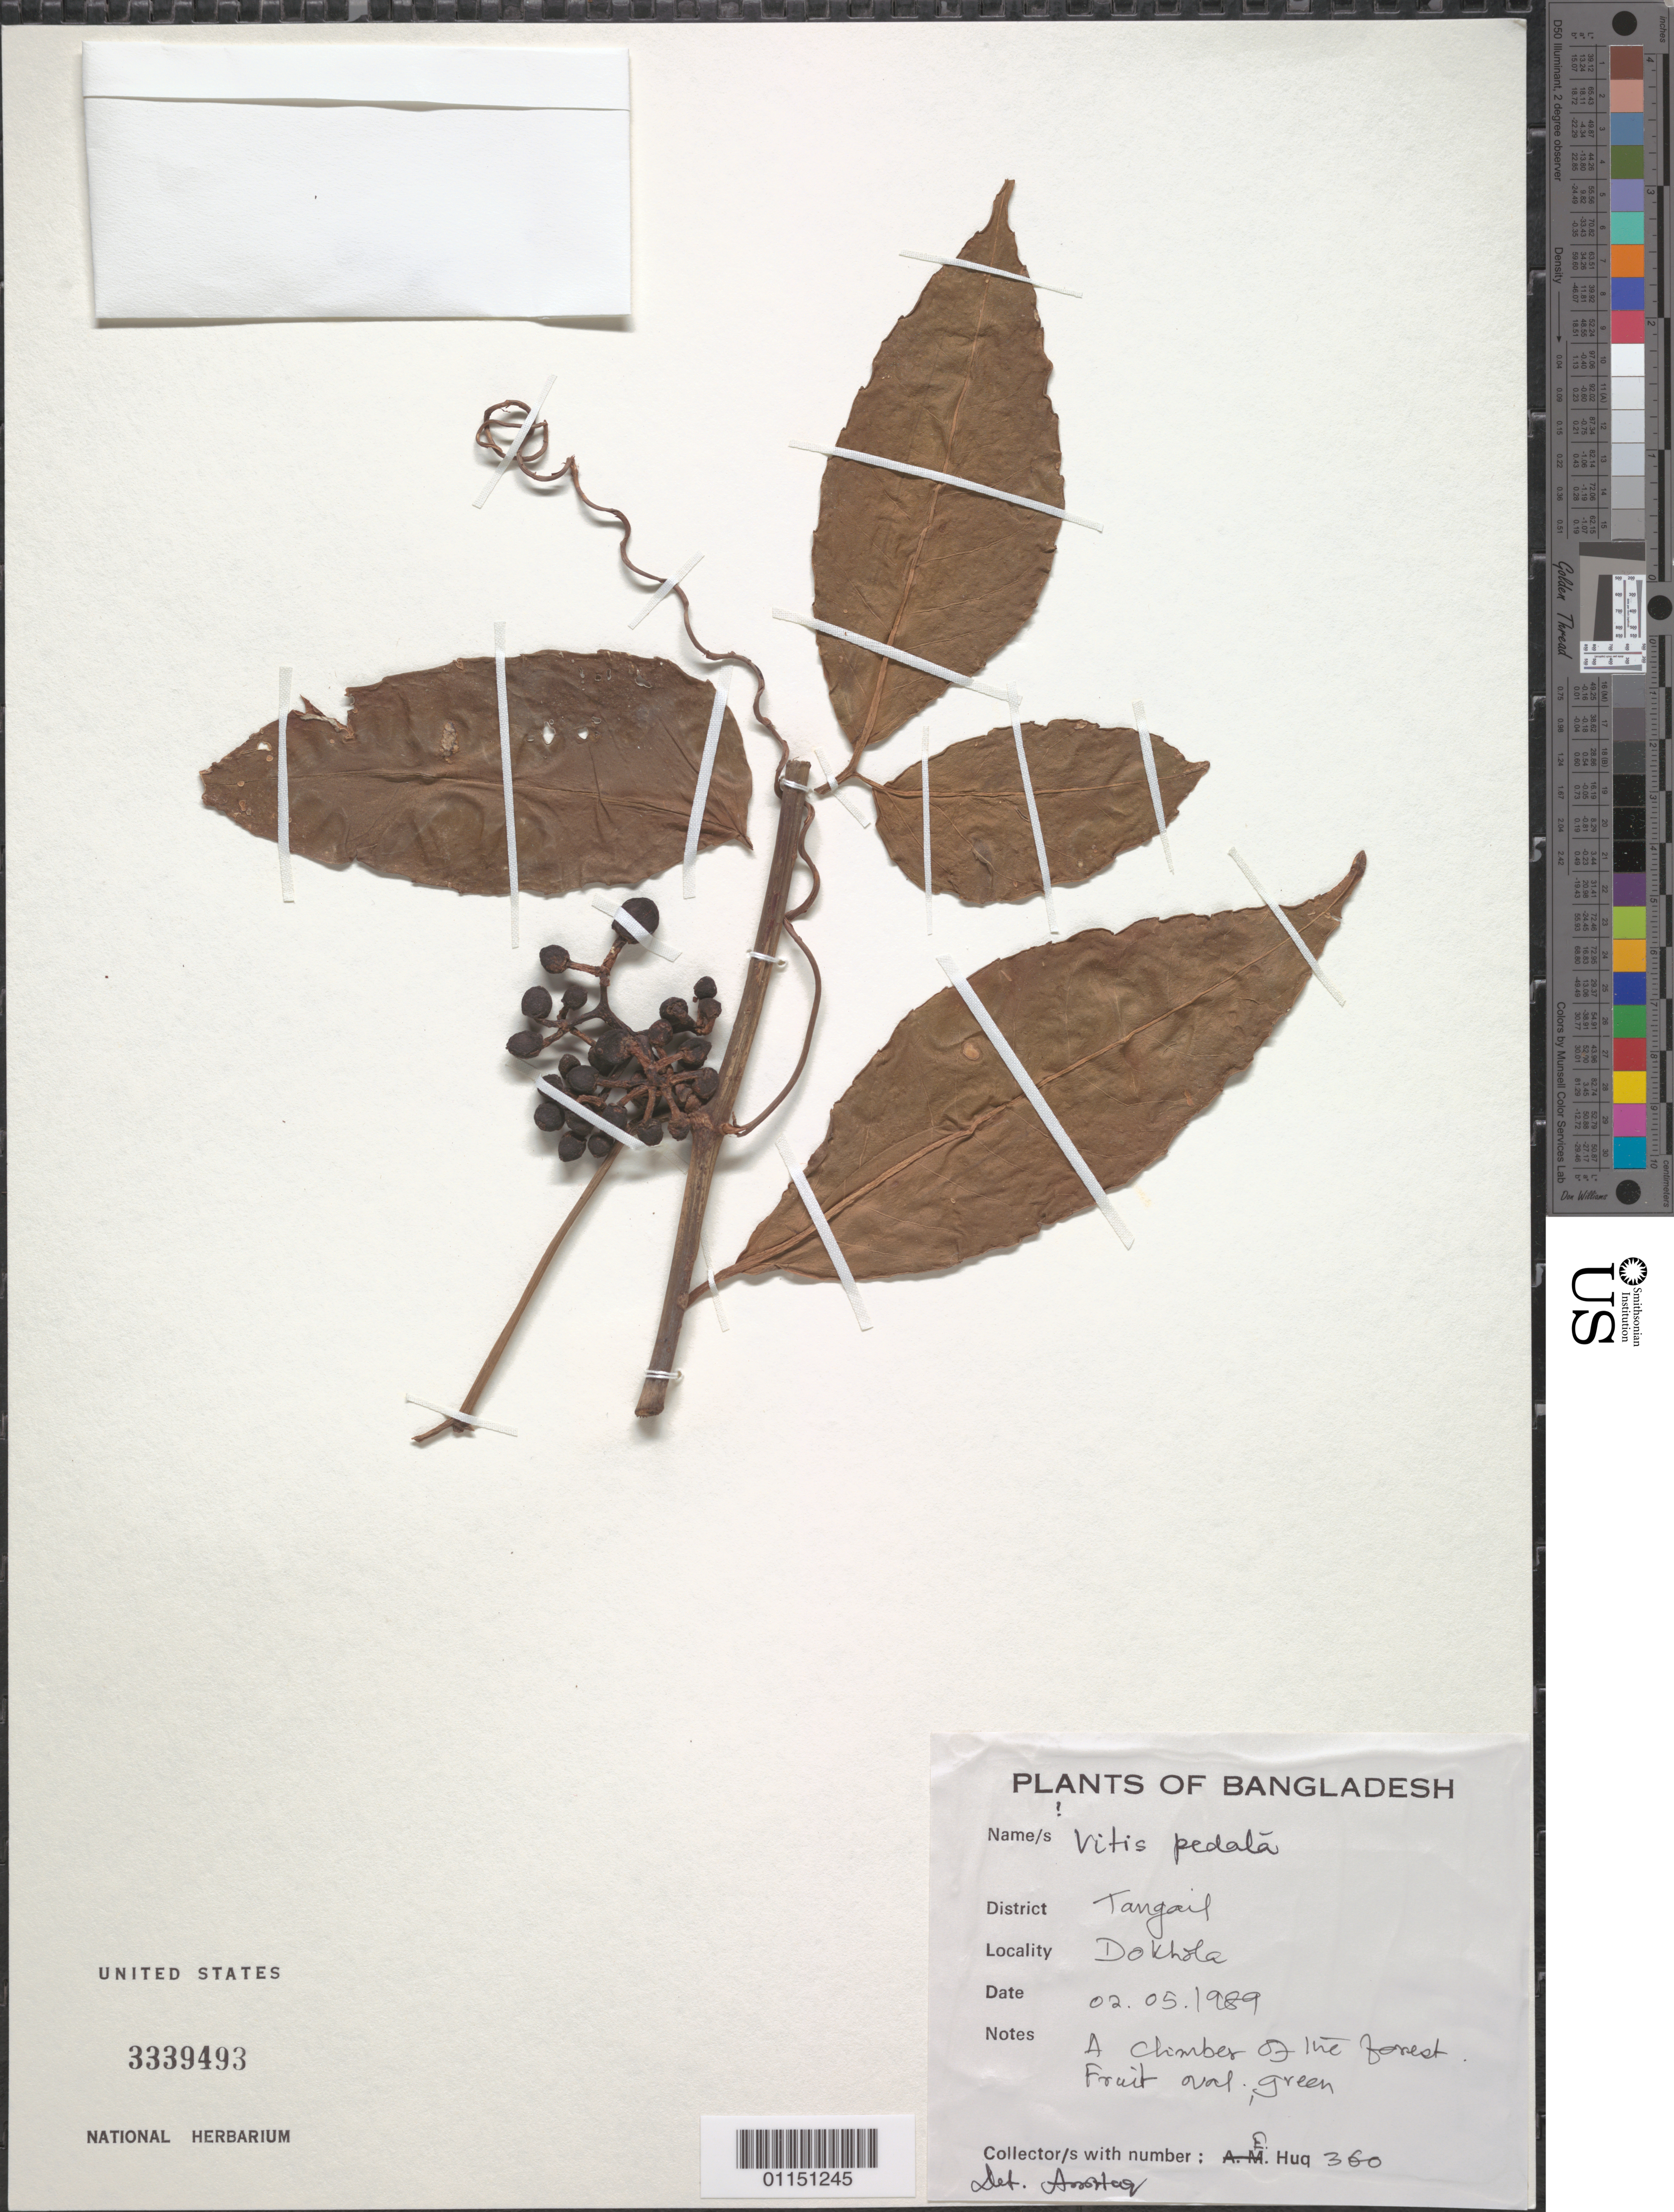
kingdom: Plantae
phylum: Tracheophyta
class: Magnoliopsida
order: Vitales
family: Vitaceae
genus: Vitis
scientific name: Vitis pedata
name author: (Lam.) & Wight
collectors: A. M. Huq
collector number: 360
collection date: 1989-05-02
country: Bangladesh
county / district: Tangail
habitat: A climber of the forest.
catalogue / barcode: US 3339493